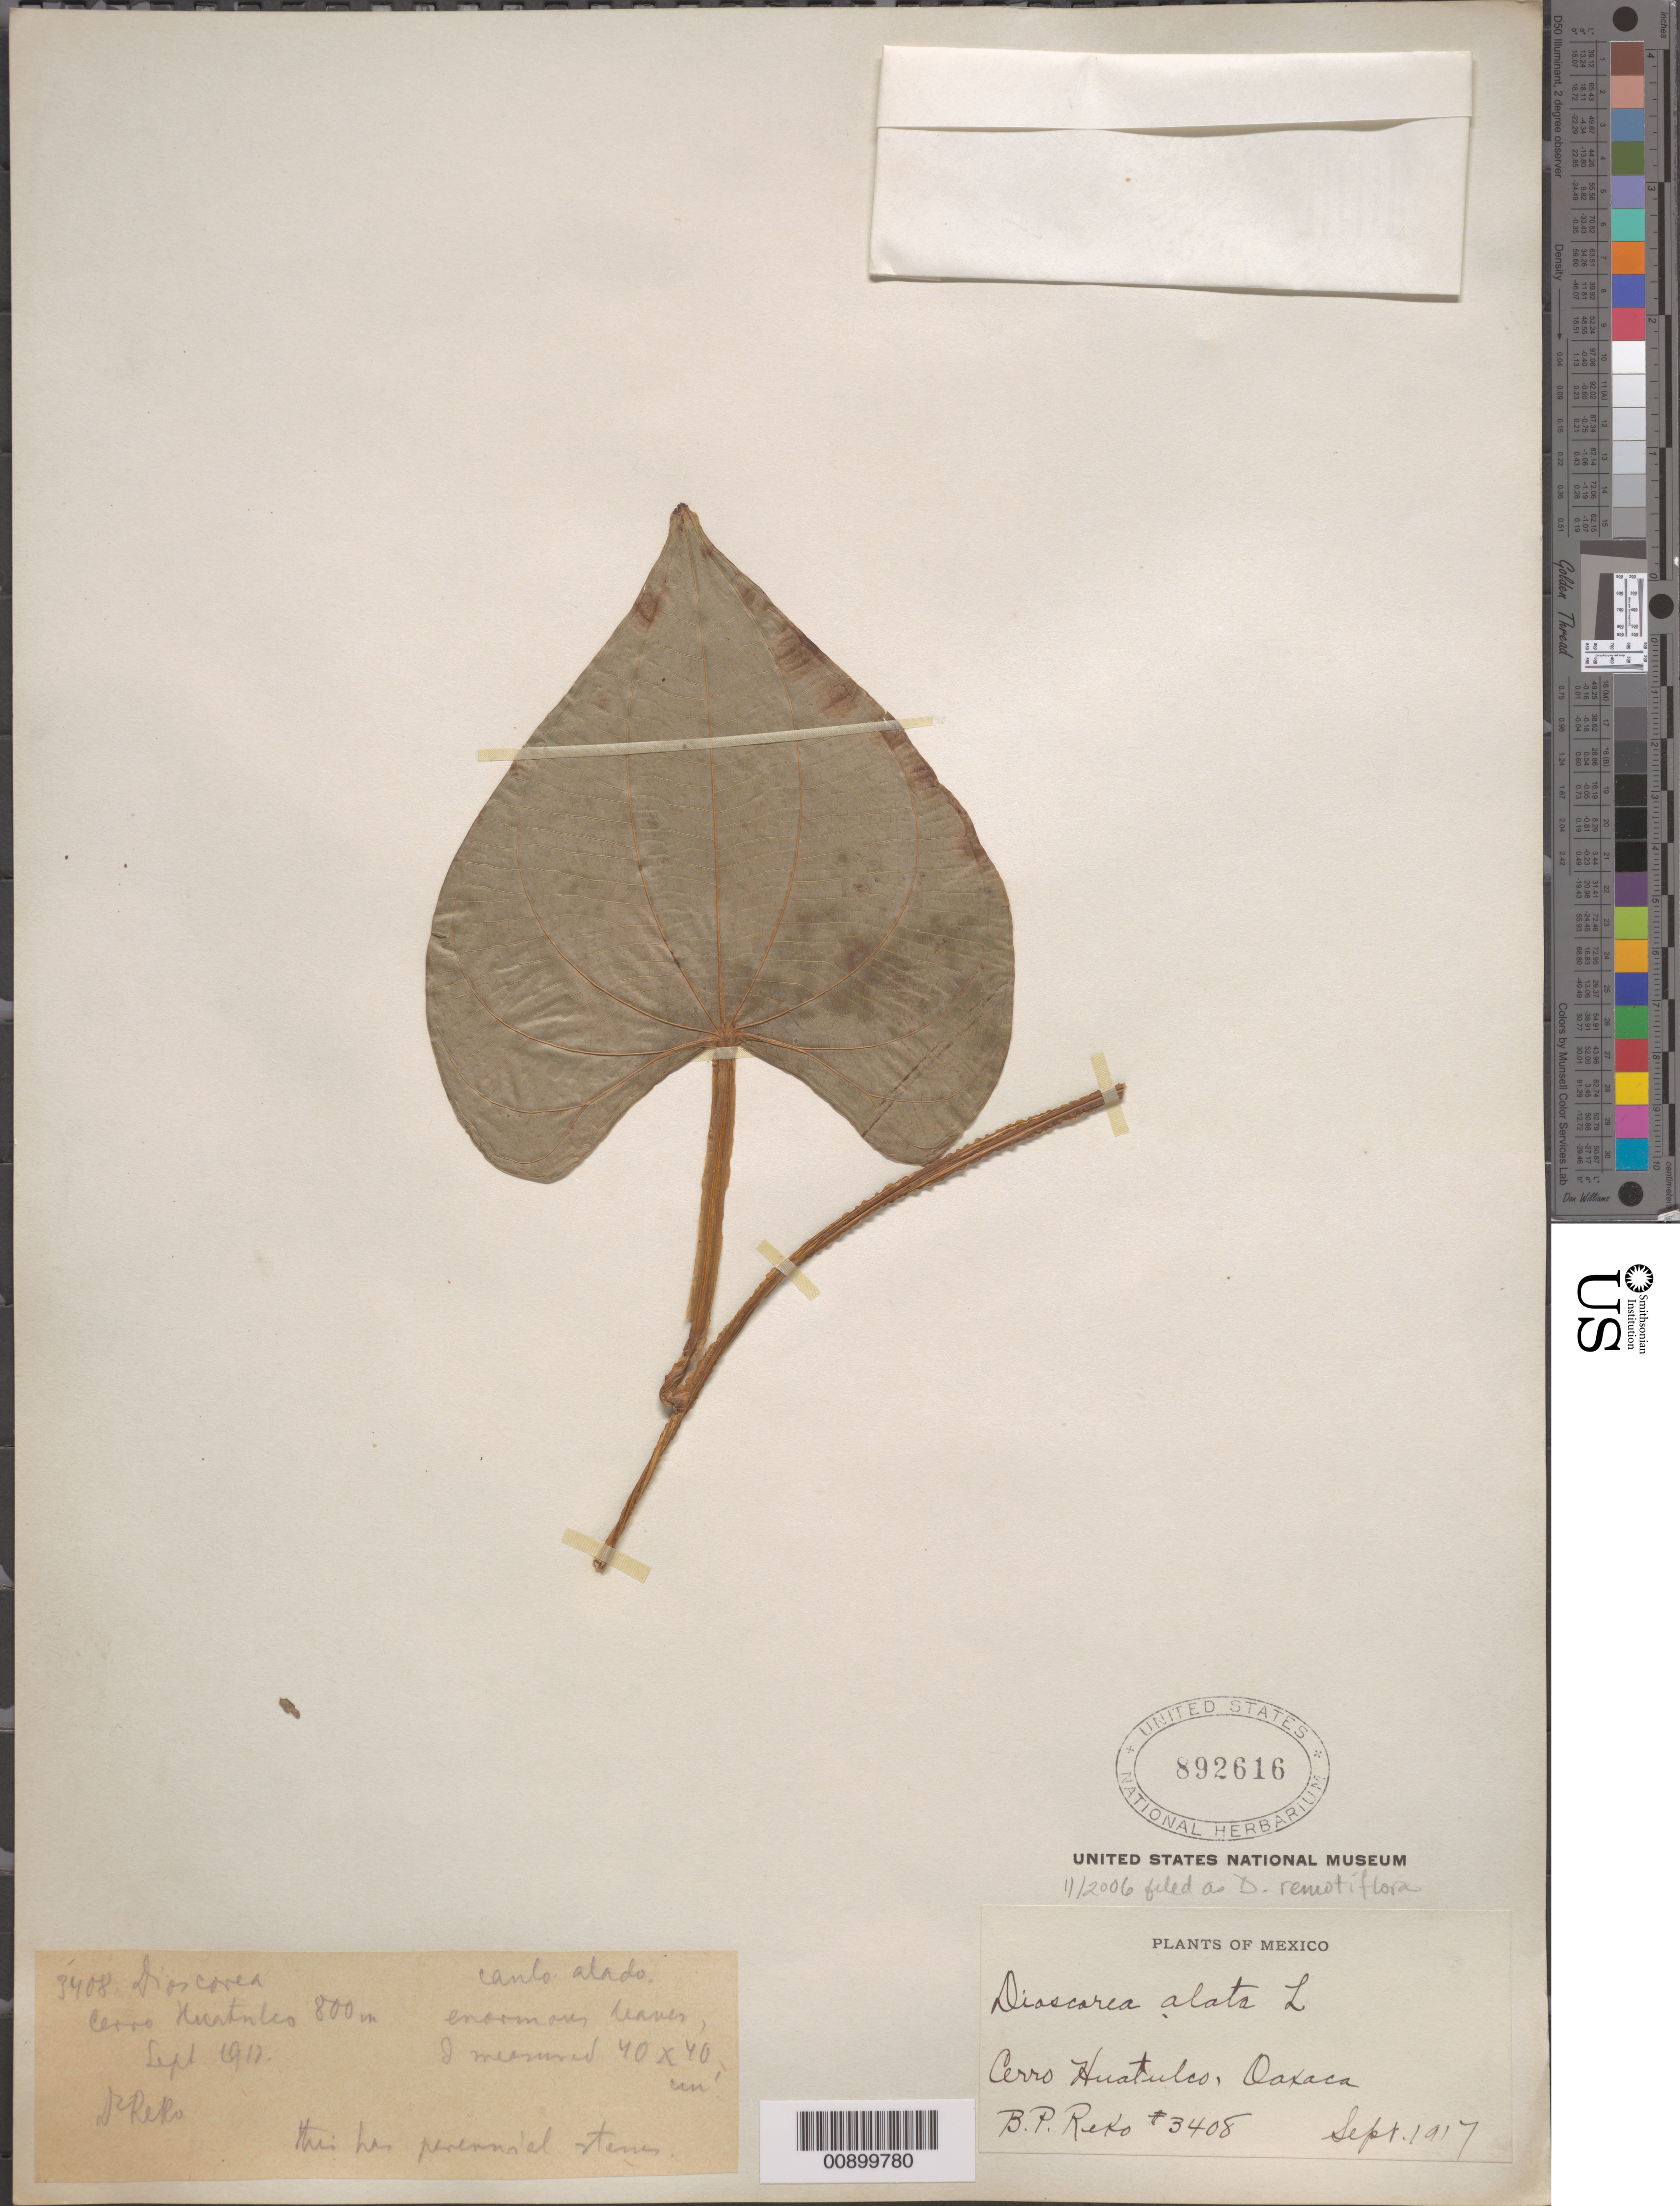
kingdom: Plantae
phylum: Tracheophyta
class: Liliopsida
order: Dioscoreales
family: Dioscoreaceae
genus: Dioscorea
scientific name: Dioscorea remotiflora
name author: Kunth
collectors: B. P. Reko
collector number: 3408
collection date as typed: Sep 1917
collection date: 1917-09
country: Mexico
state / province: Oaxaca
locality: Cerro Huatulco, Oaxaca.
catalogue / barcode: US 892616